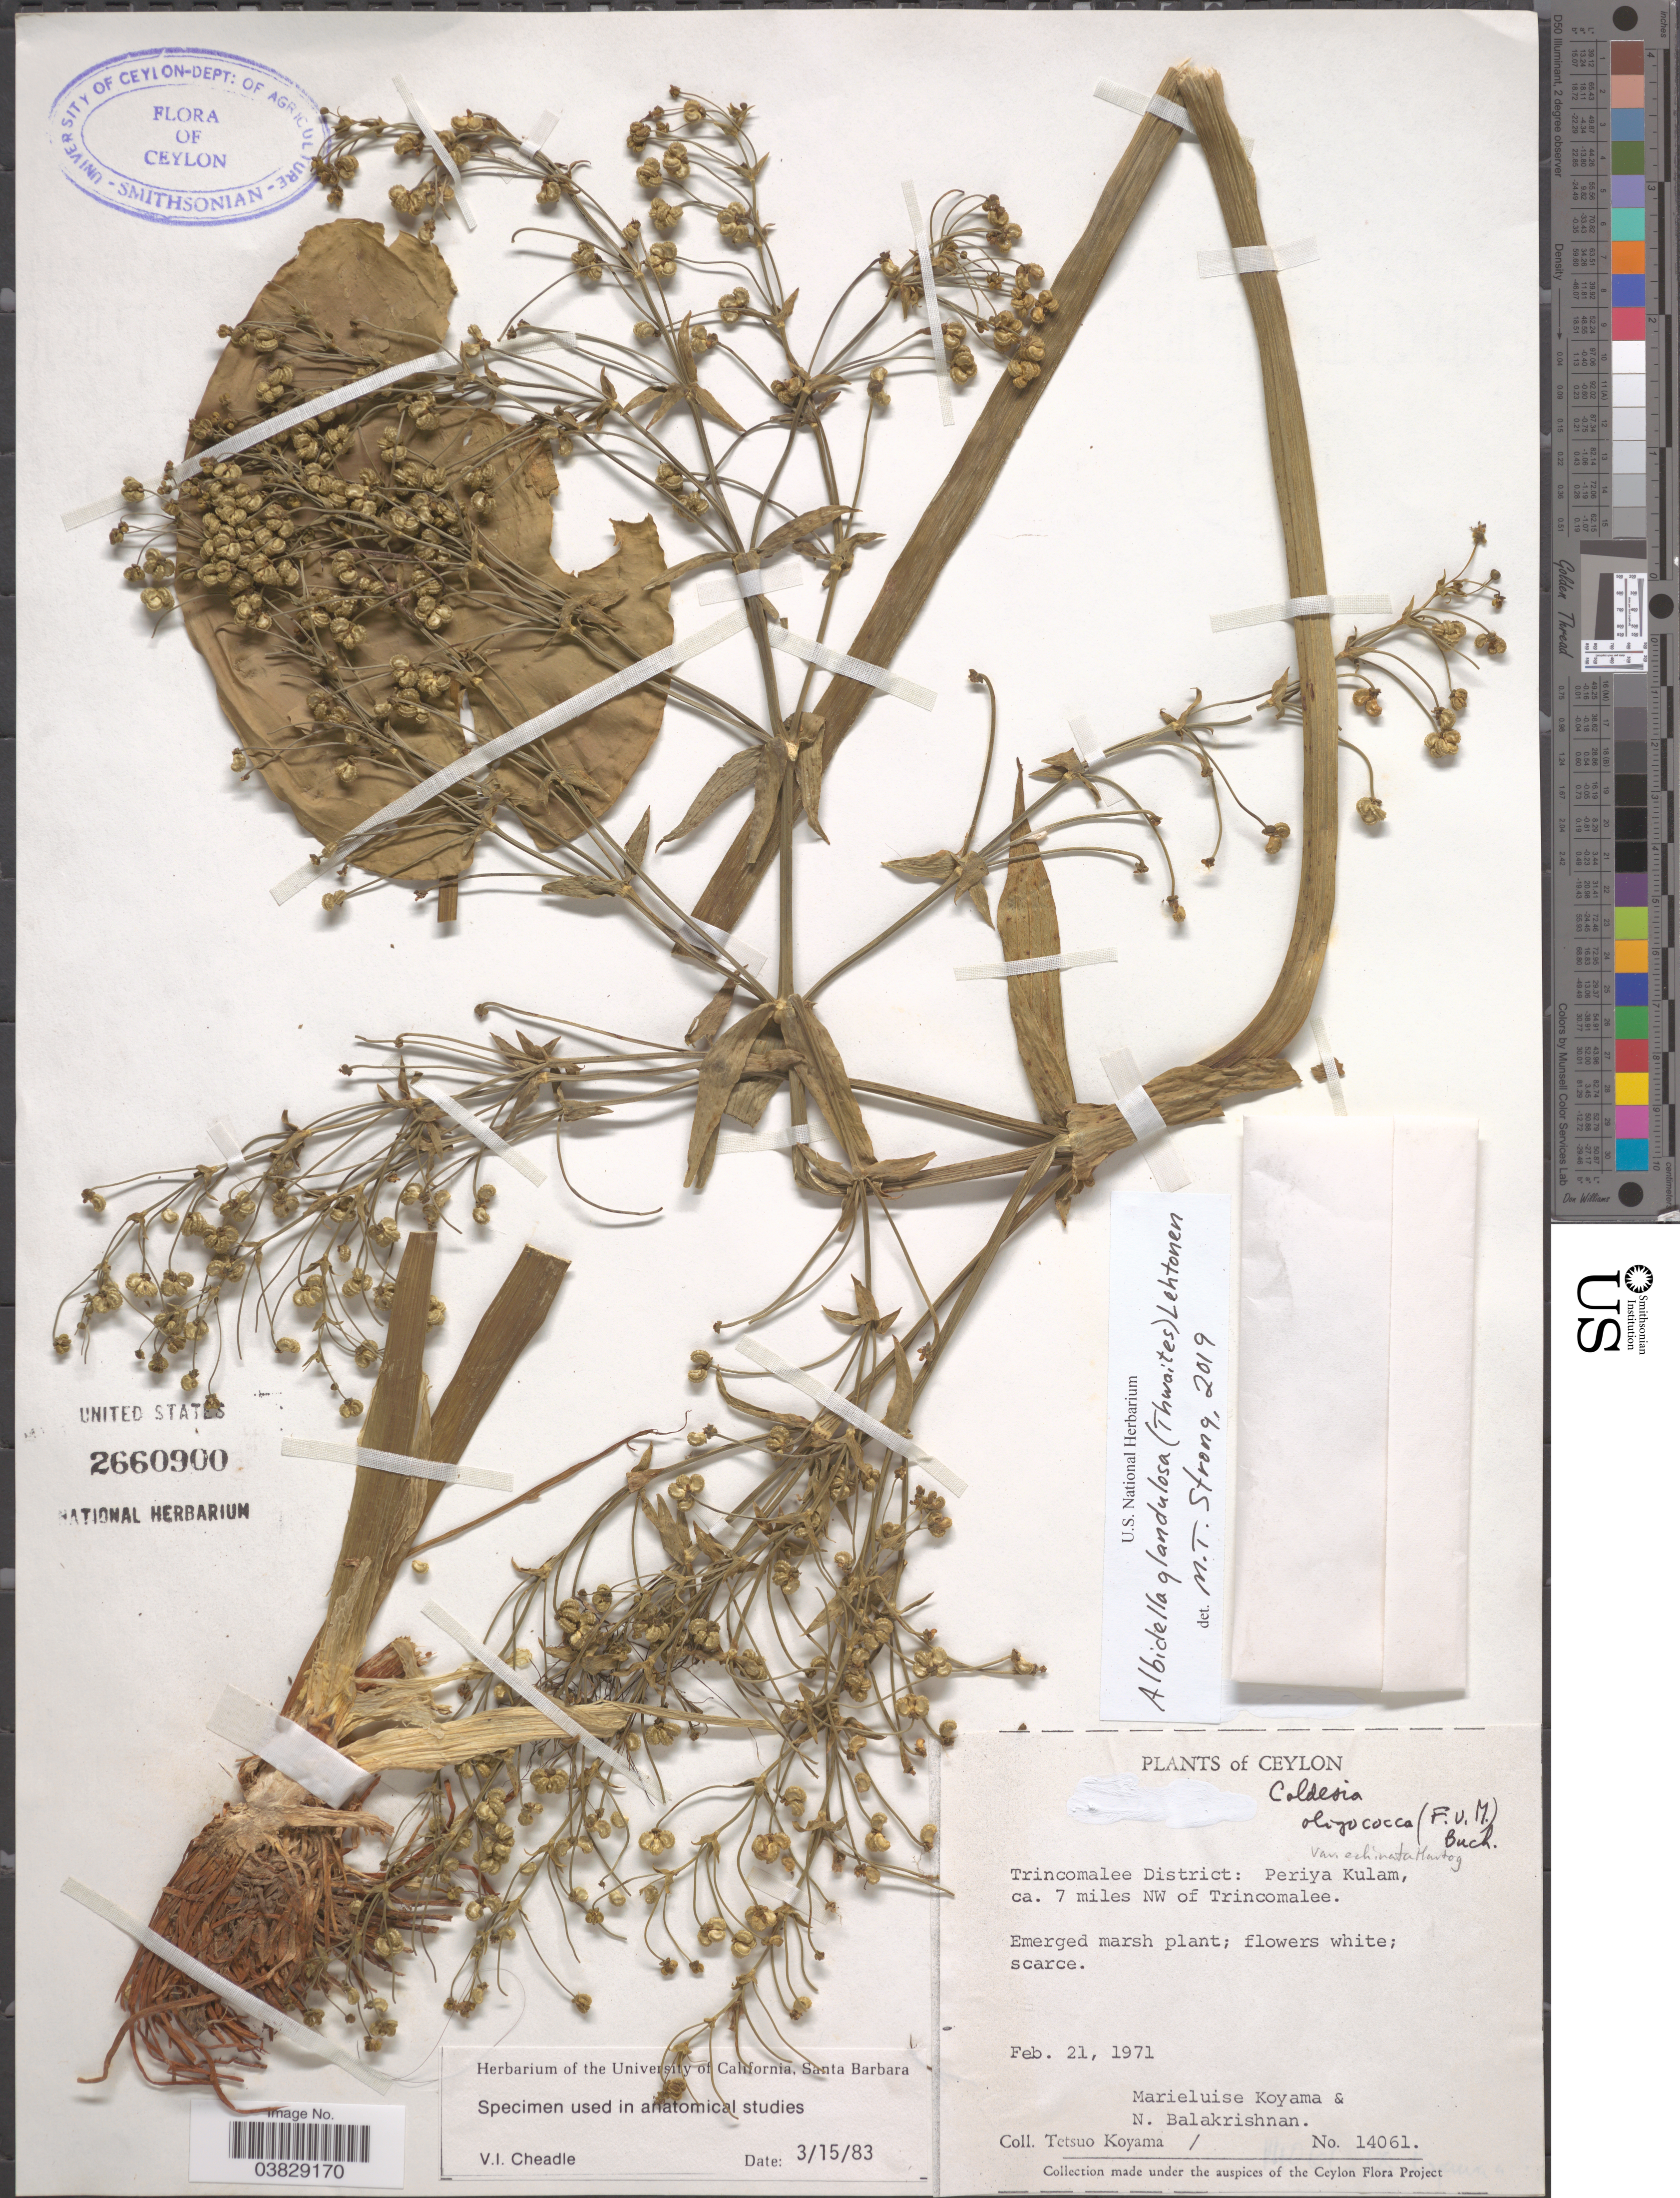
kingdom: Plantae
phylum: Tracheophyta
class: Liliopsida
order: Alismatales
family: Alismataceae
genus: Albidella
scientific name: Albidella glandulosa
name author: (Thwaites) Lehtonen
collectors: T. Koyama, M. Koyama & N. Balakrishnan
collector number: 14061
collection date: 1971-02-21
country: Sri Lanka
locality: Ceylon. Trincomalee District: Periya Kulam, ca. 7 miles NW of Trincomalee.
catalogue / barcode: US 2660900